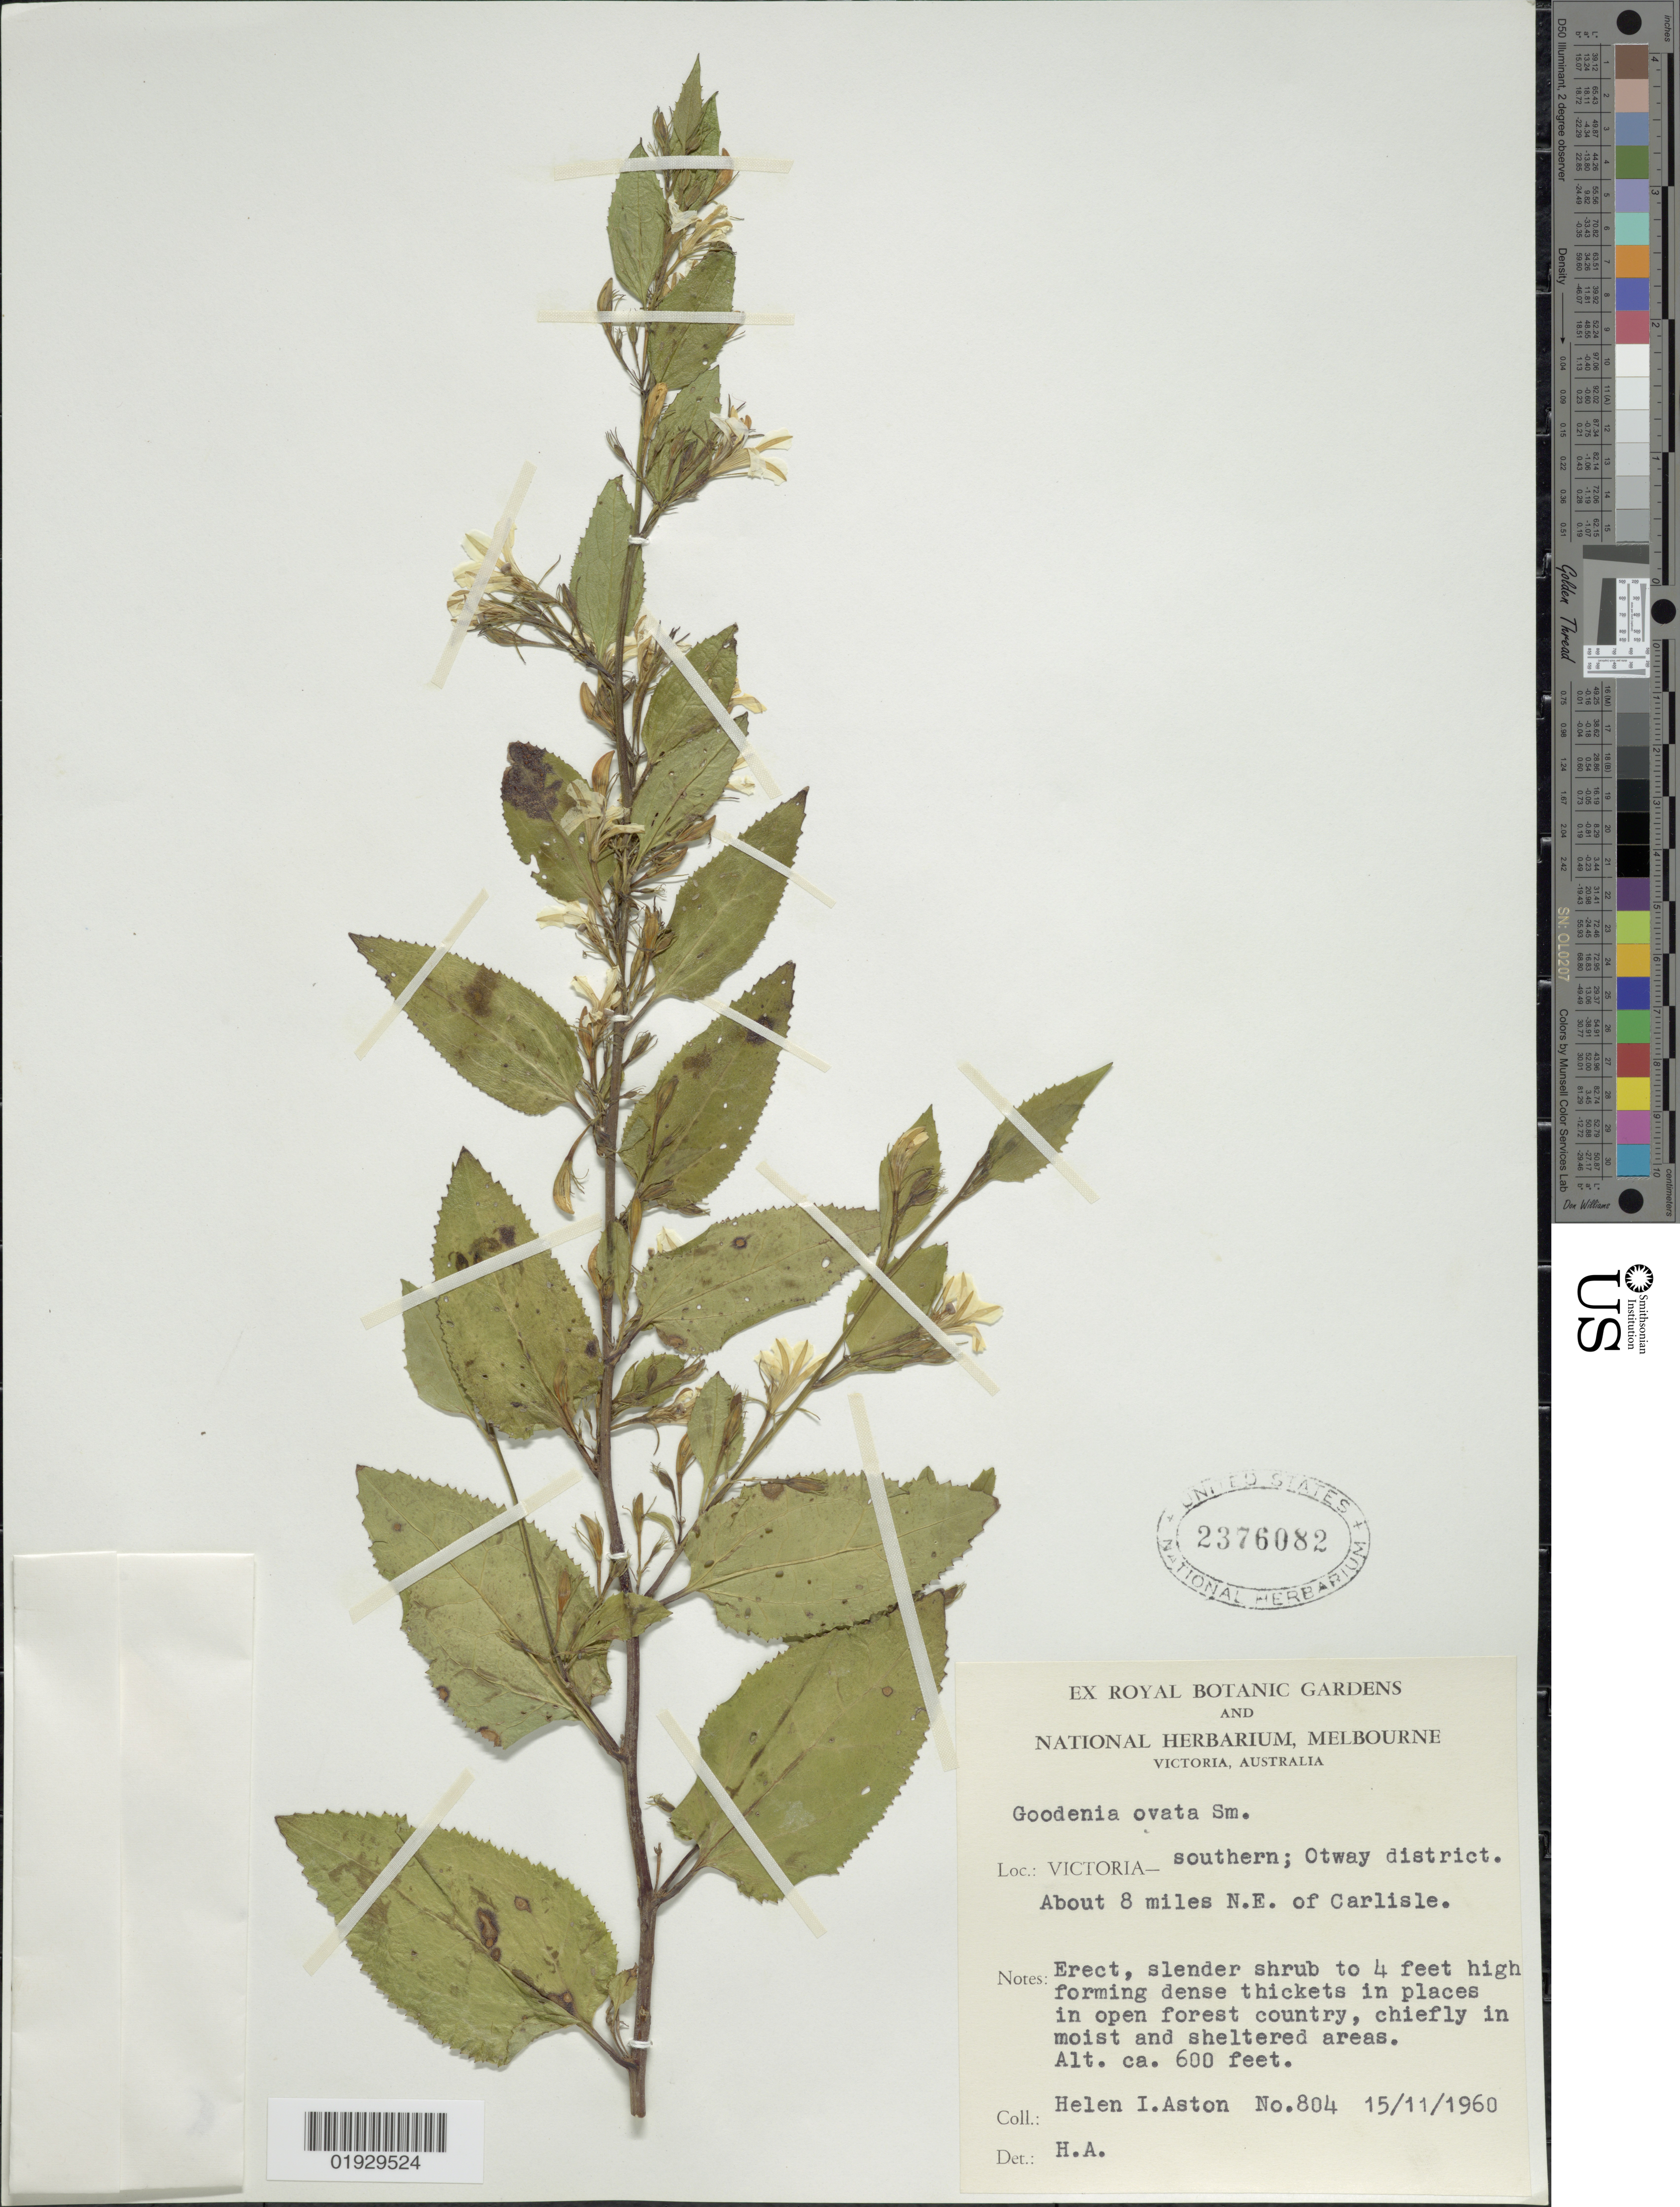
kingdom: Plantae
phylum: Tracheophyta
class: Magnoliopsida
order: Asterales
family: Goodeniaceae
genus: Goodenia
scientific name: Goodenia ovata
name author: Sm.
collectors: H. I. Aston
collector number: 804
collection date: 1960-11-15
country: Australia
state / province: Victoria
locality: Victoria - Southern; Otway district, About 8 miles N.E. of Carlisle.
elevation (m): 183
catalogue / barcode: US 2376082